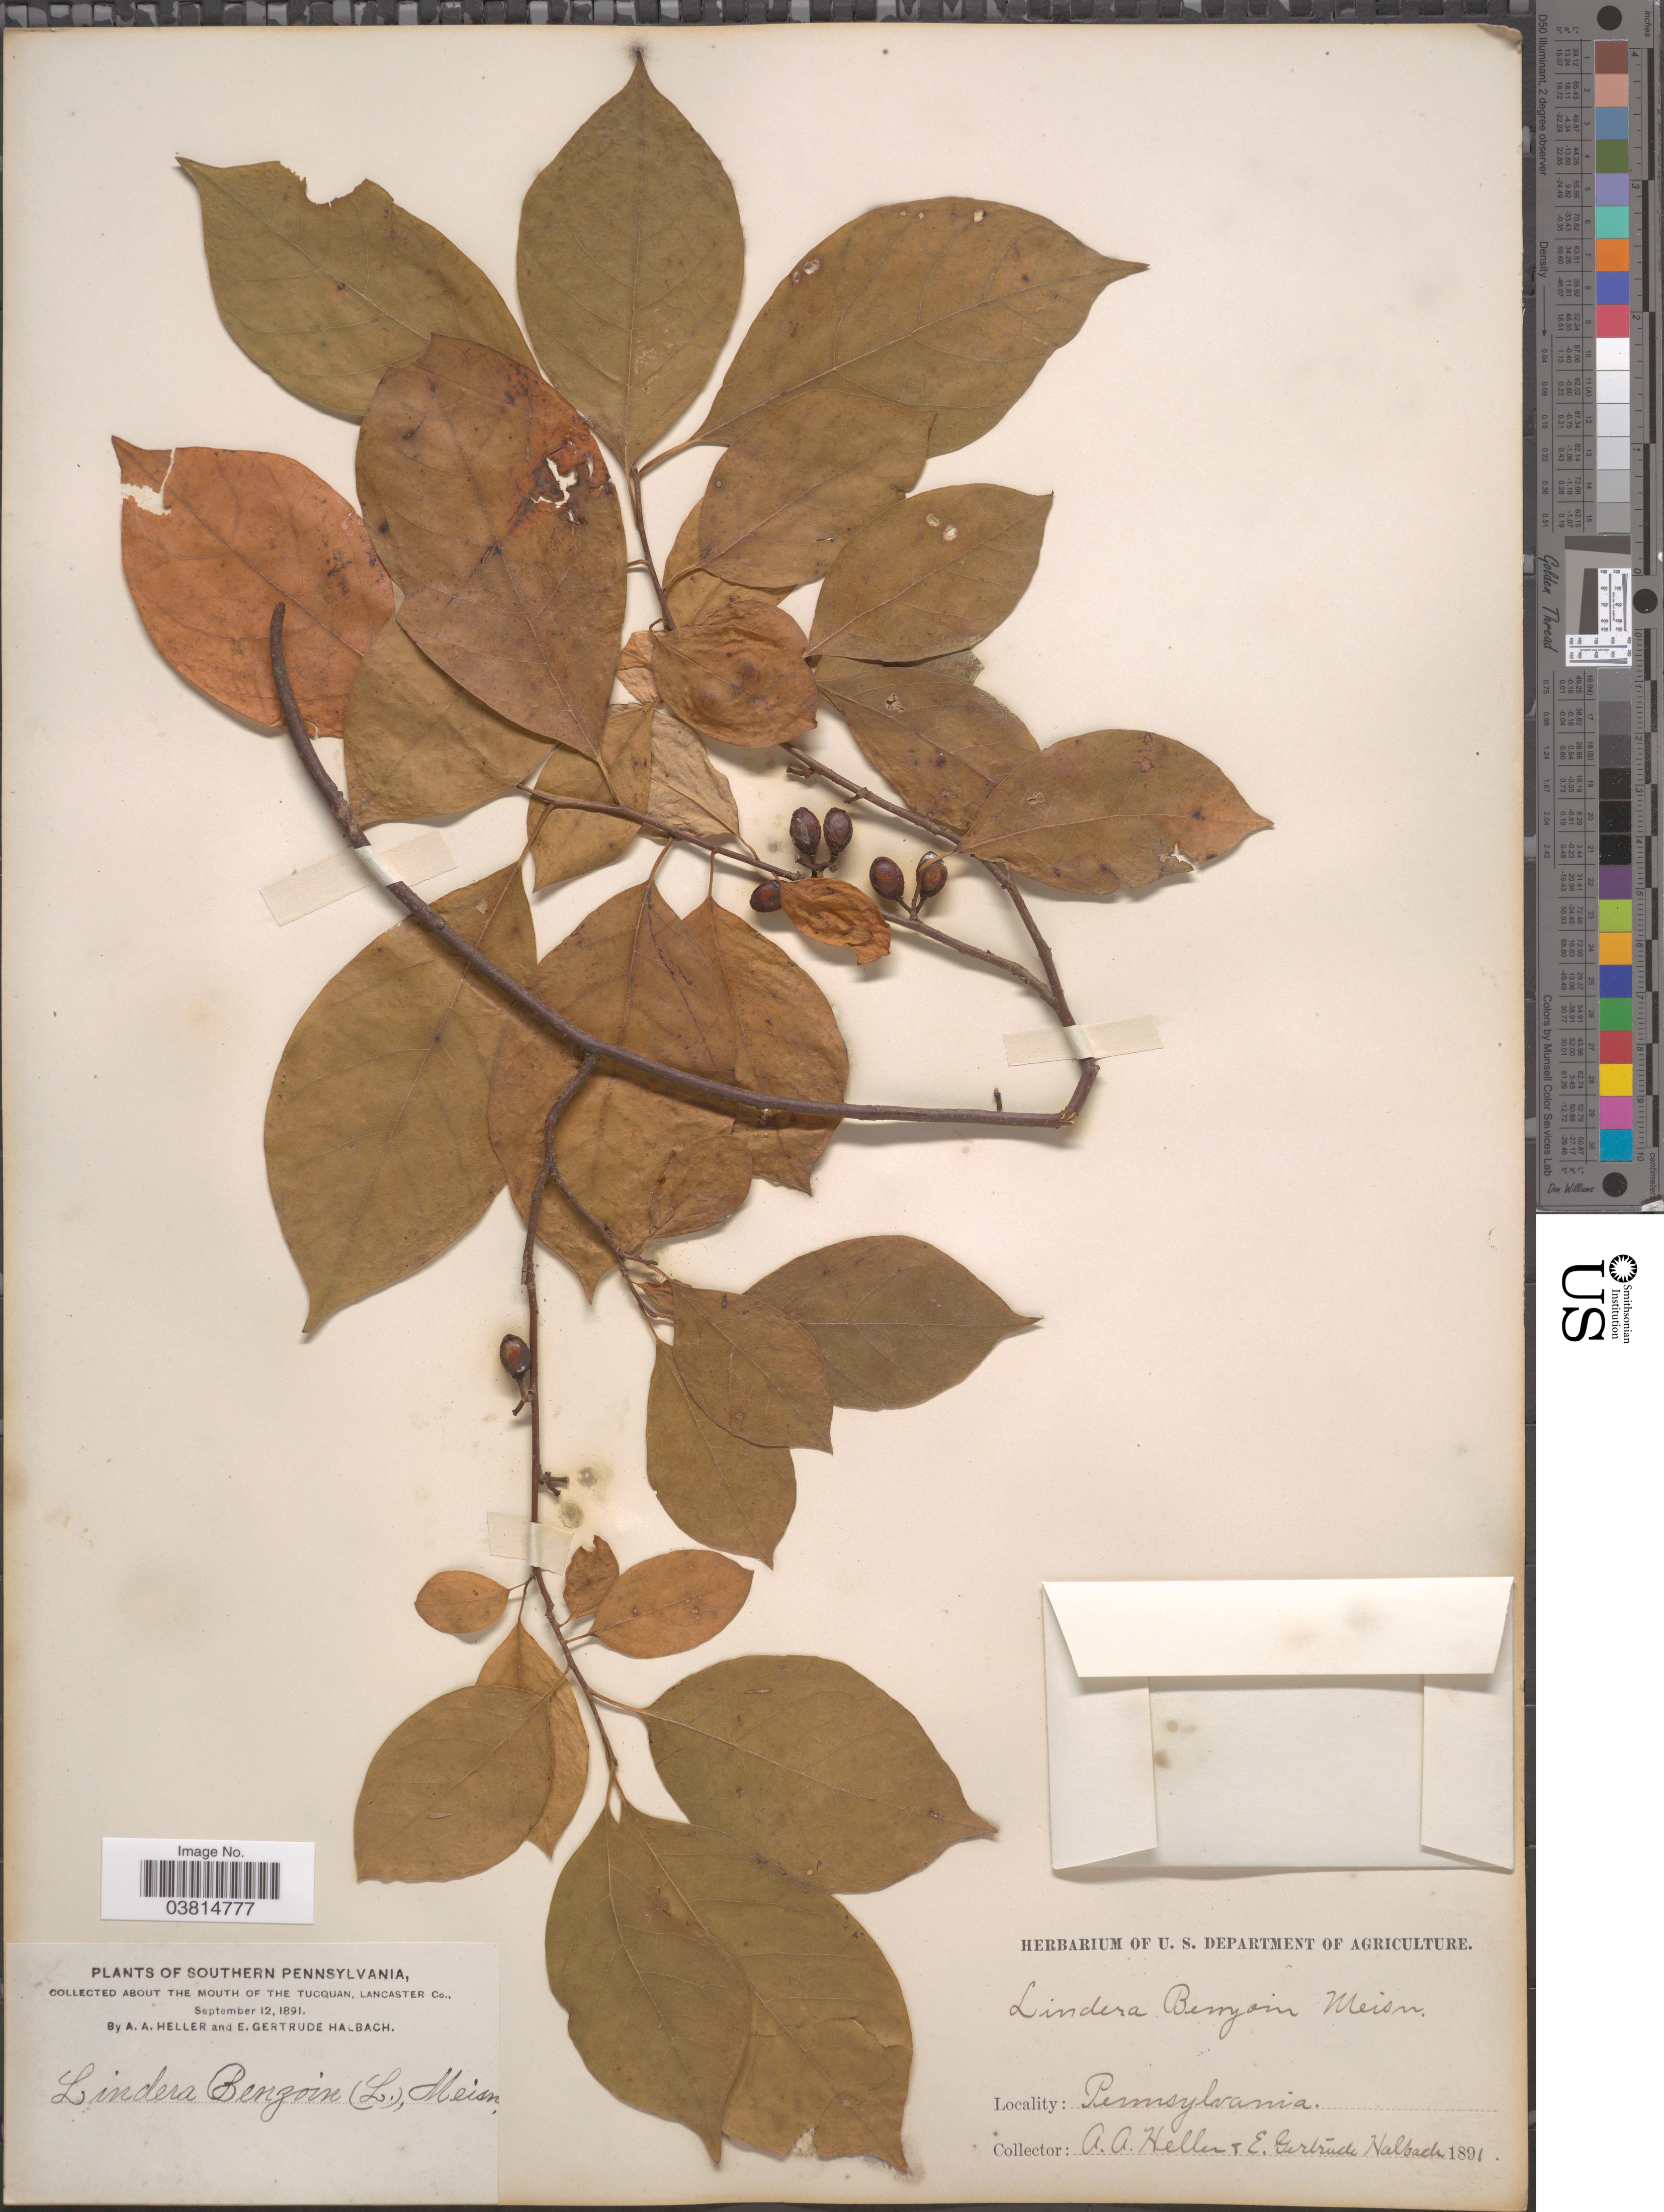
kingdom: Plantae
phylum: Tracheophyta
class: Magnoliopsida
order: Laurales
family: Lauraceae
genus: Lindera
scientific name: Lindera benzoin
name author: (L.) Blume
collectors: A. A. Heller & E. G. Halbach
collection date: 1891-09-12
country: United States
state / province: Pennsylvania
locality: Southern Pennsylvania. About the mouth of The Tucquan, Lancaster Co.